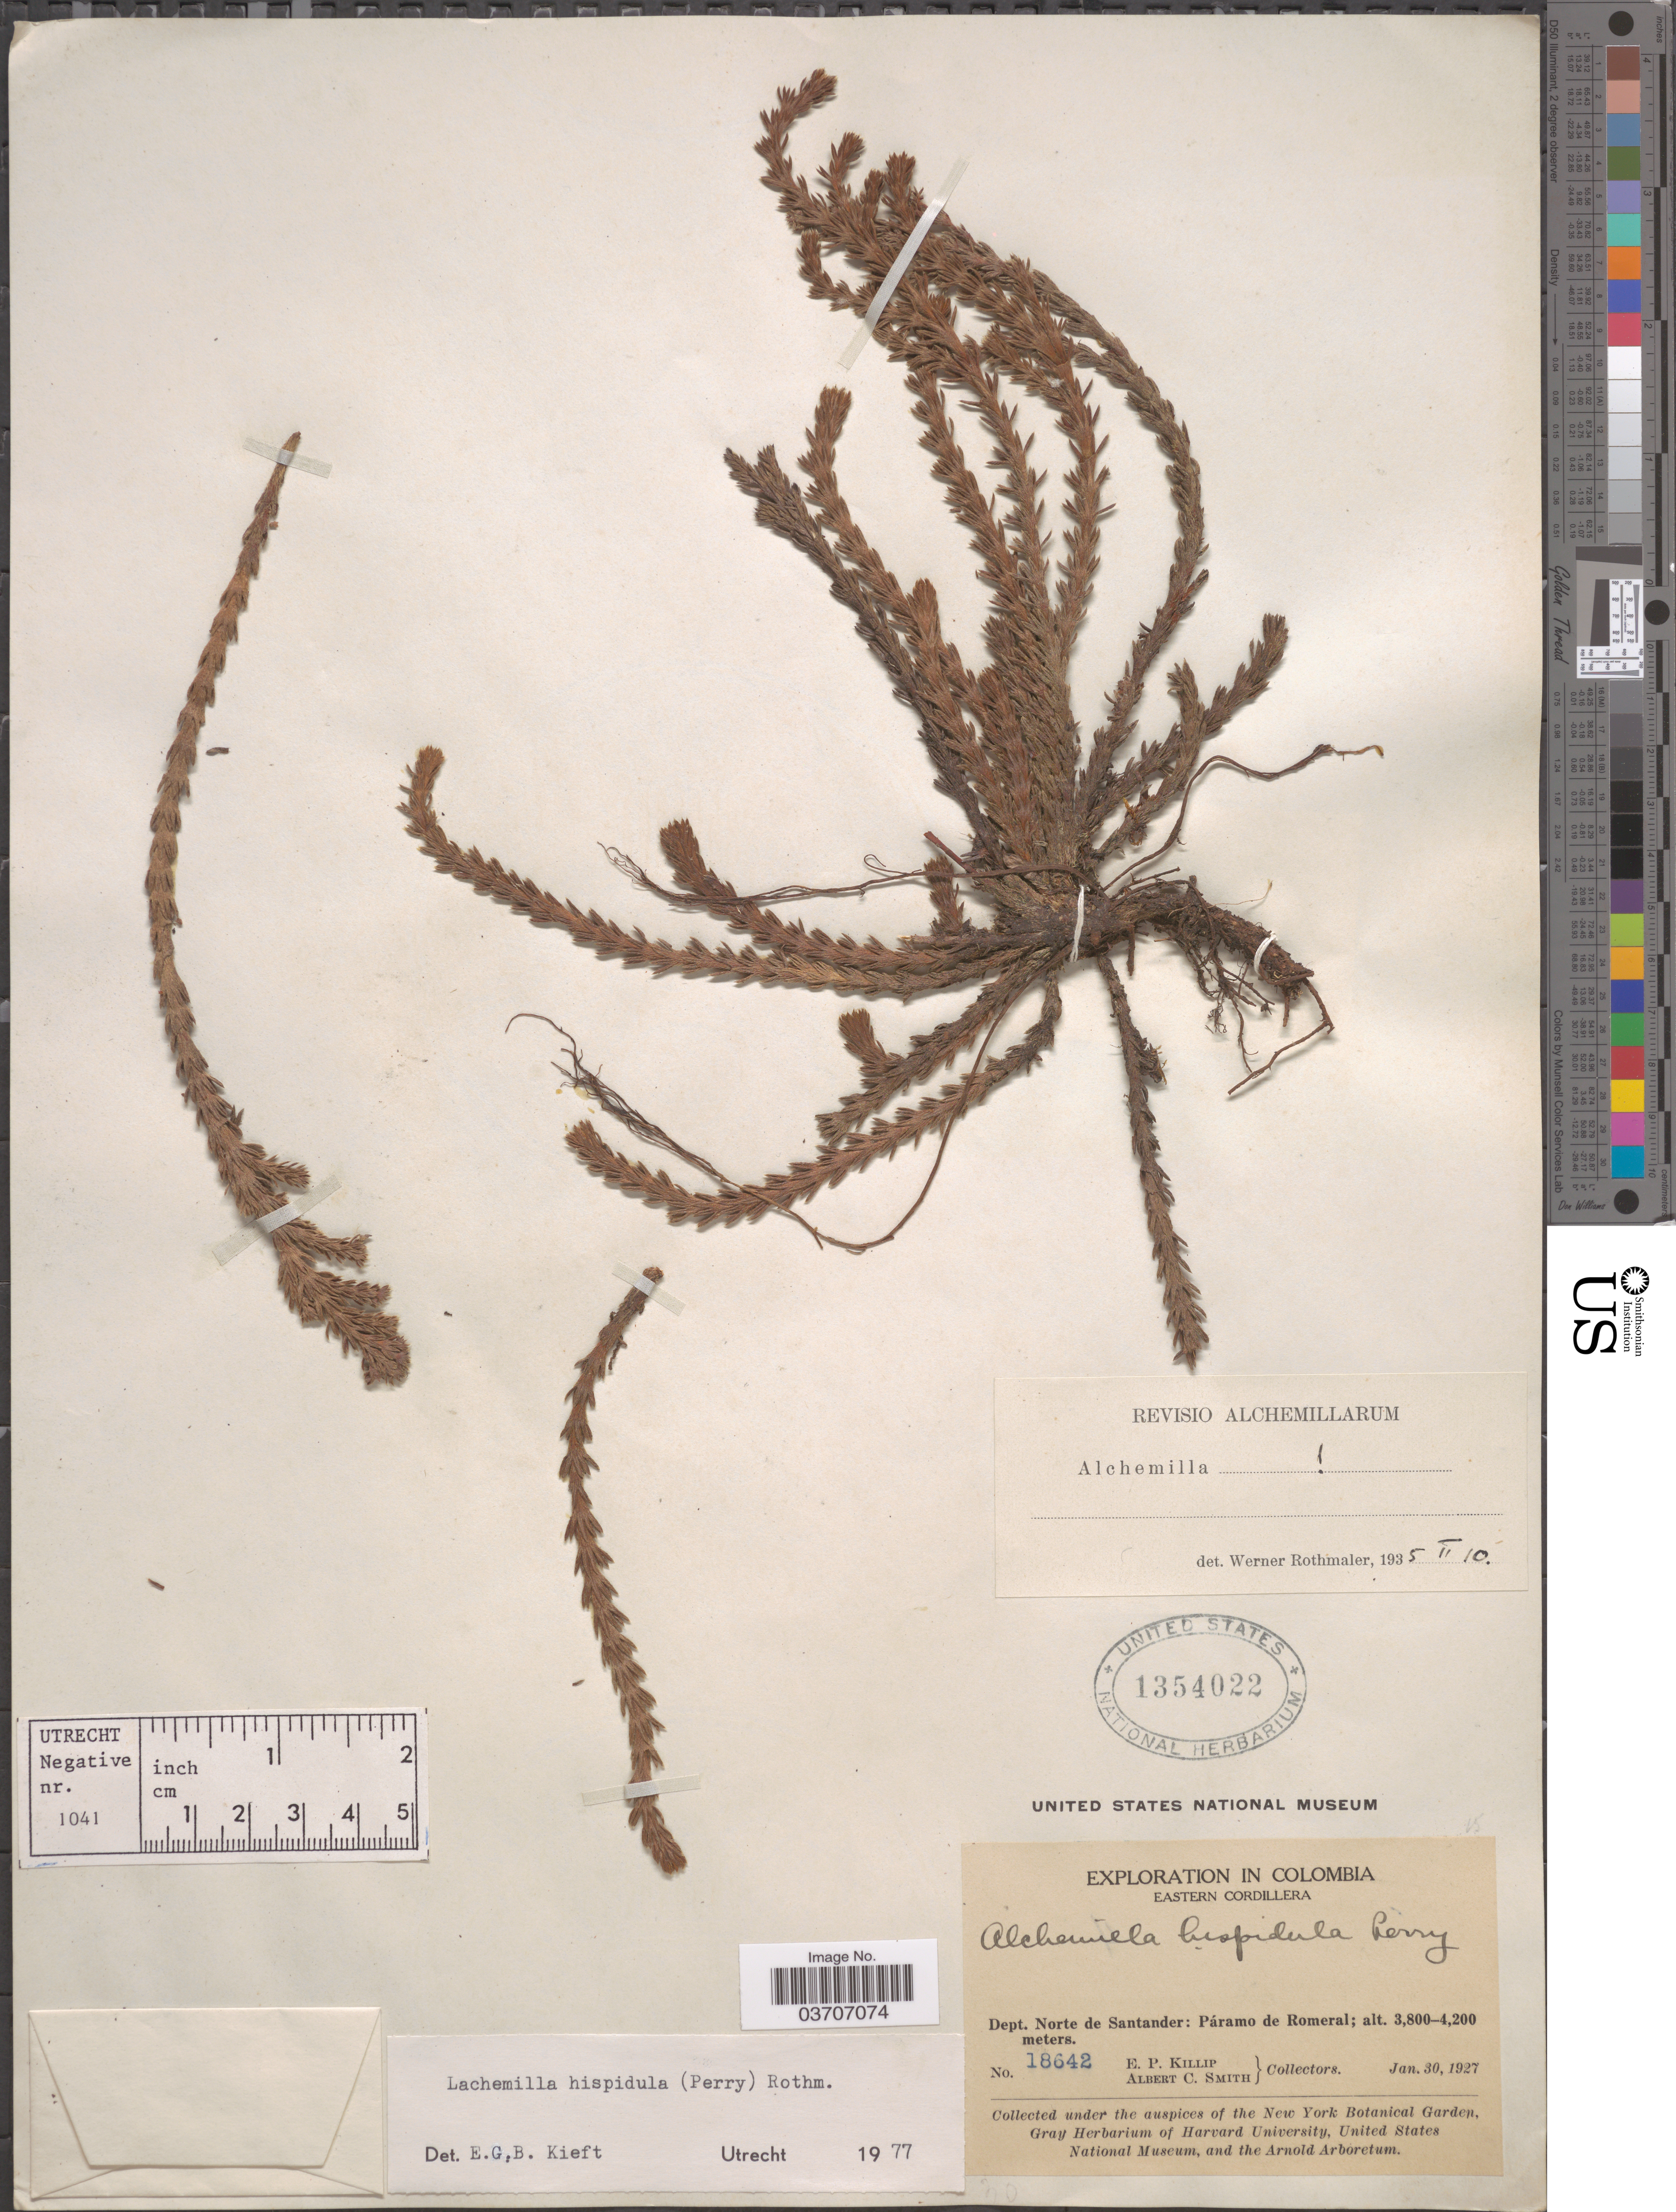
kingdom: Plantae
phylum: Tracheophyta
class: Magnoliopsida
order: Rosales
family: Rosaceae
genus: Lachemilla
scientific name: Lachemilla hispidula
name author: (L.M. Perry) Rothm.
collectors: E. P. Killip & A. C. Smith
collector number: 18642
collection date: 1927-01-30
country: Colombia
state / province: Norte de Santander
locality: Eastern Cordillera. Dept. Norte de Santander: Páramo de Romeral.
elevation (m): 3800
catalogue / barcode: US 1354022